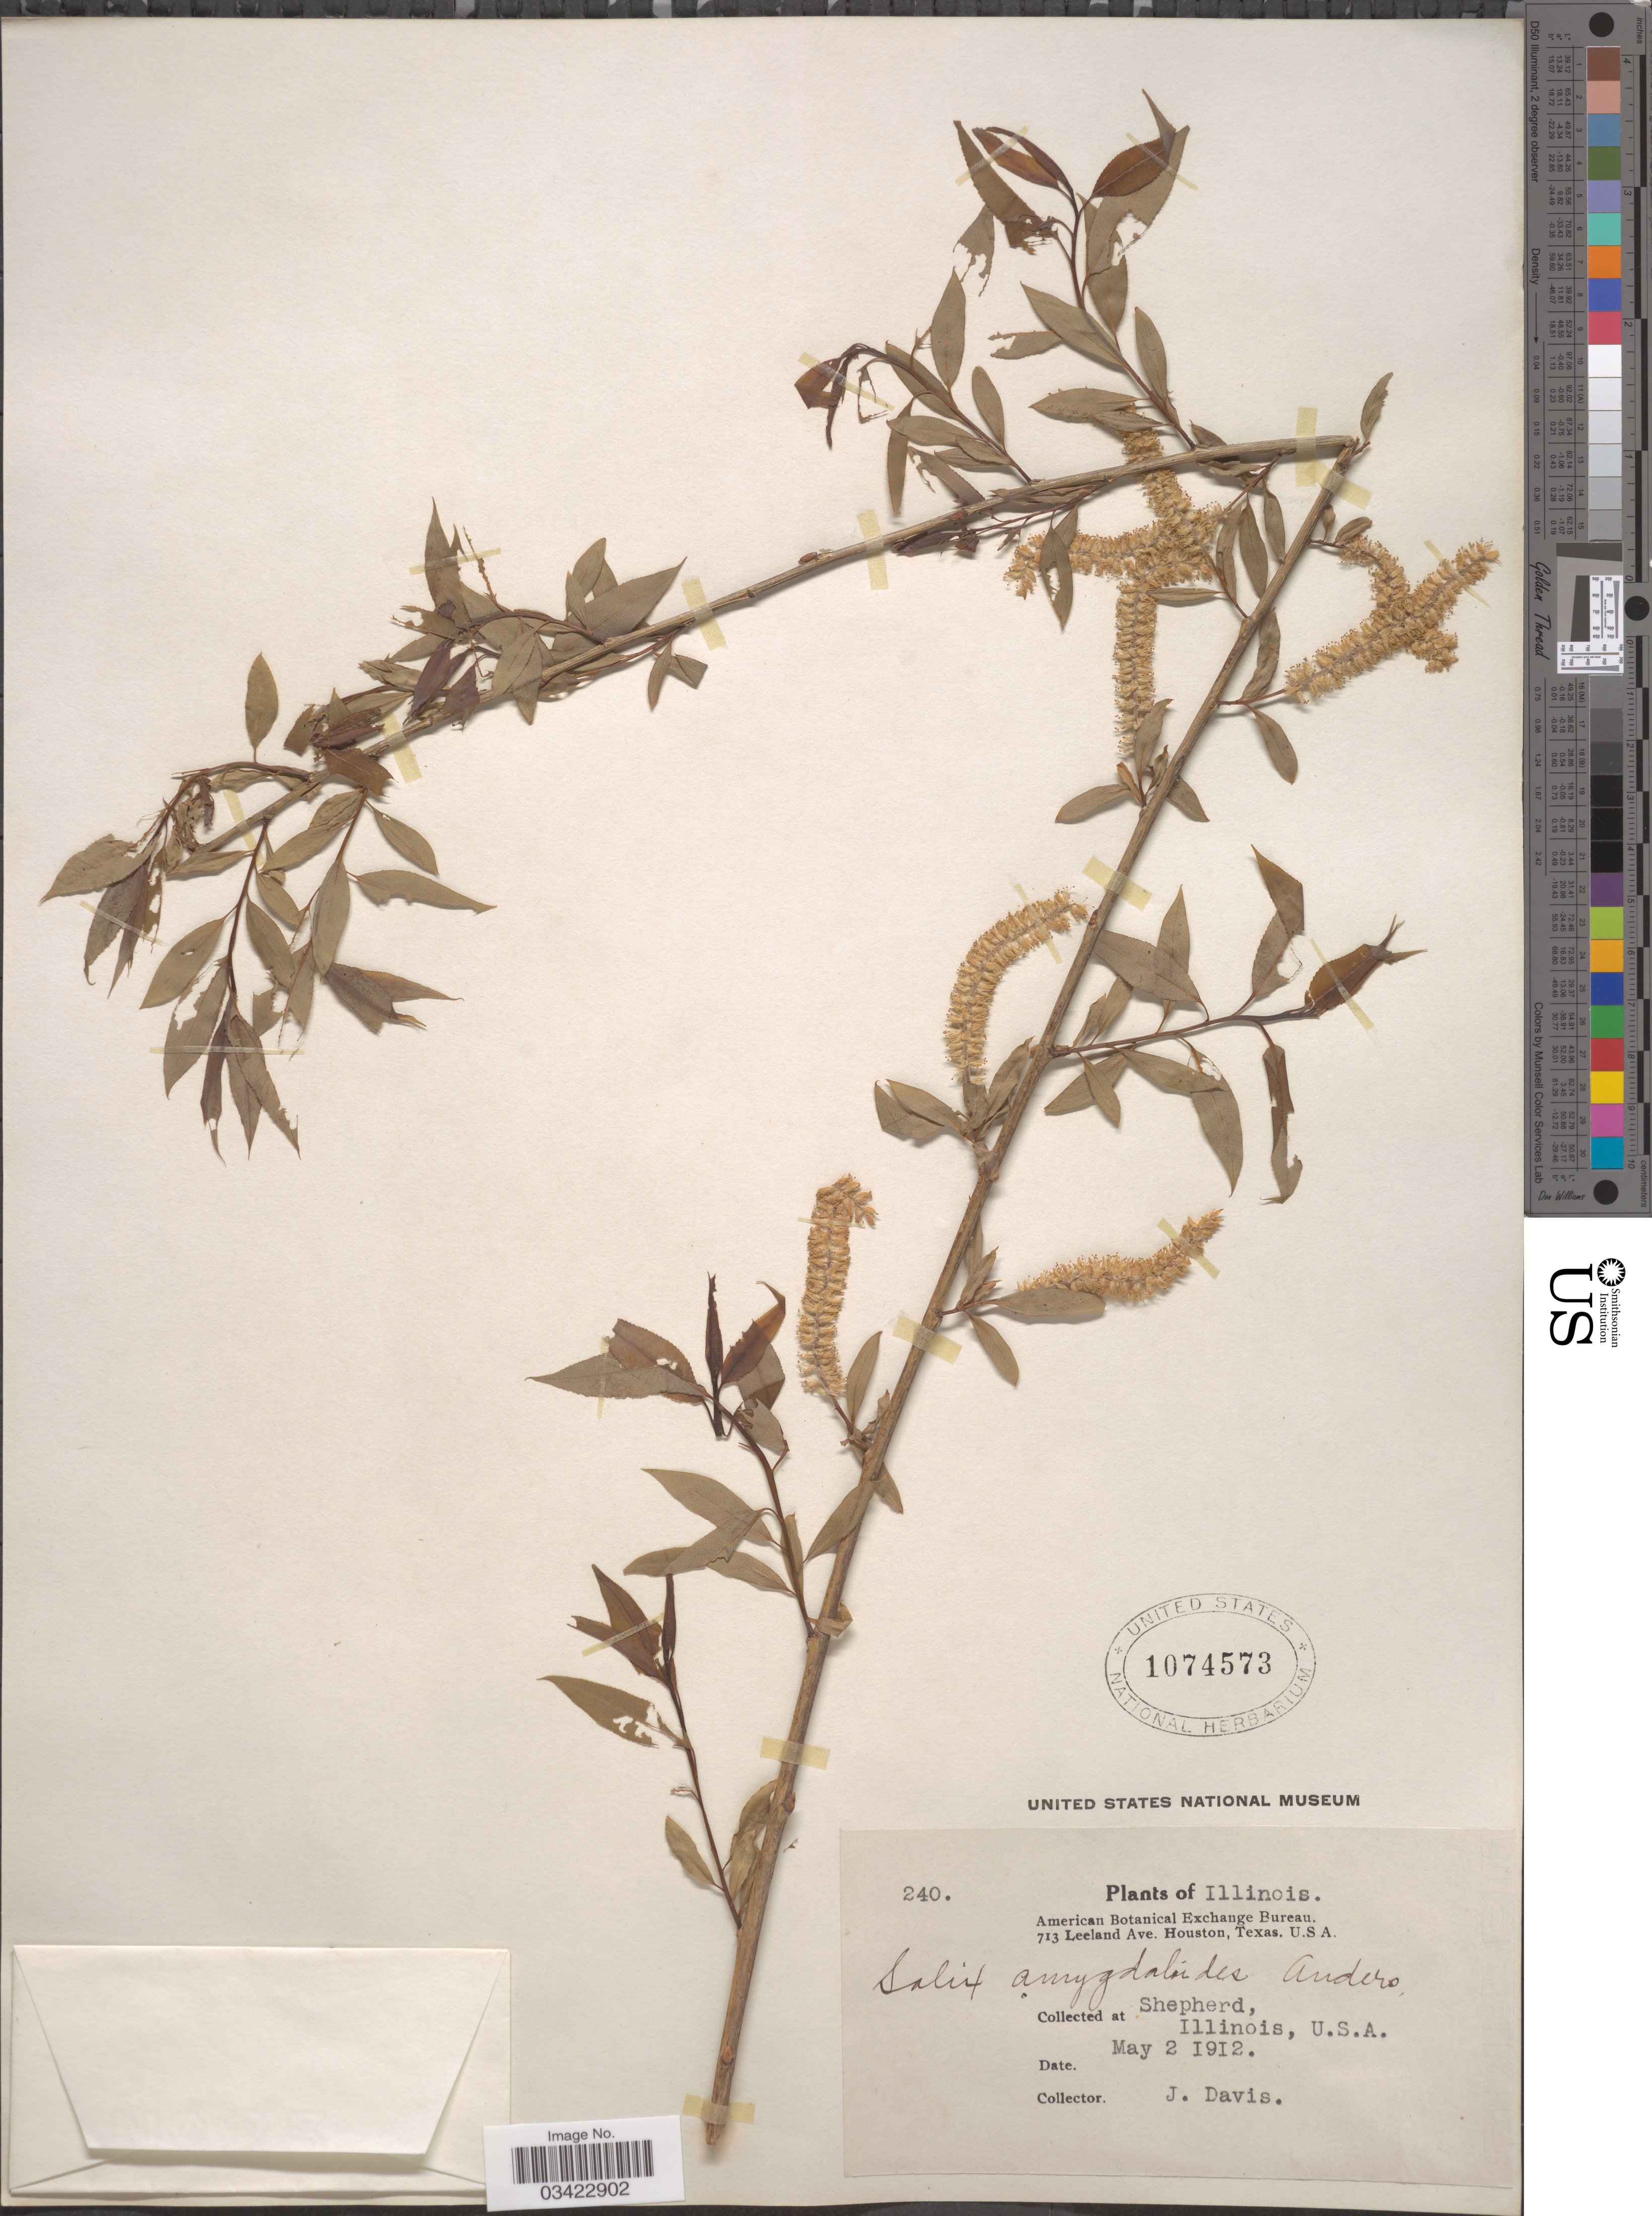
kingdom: Plantae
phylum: Tracheophyta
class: Magnoliopsida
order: Malpighiales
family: Salicaceae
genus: Salix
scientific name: Salix amygdaloides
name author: Andersson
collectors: J. Davis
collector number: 240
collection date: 1912-05-02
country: United States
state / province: Illinois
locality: Shepherd.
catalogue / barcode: US 1074573